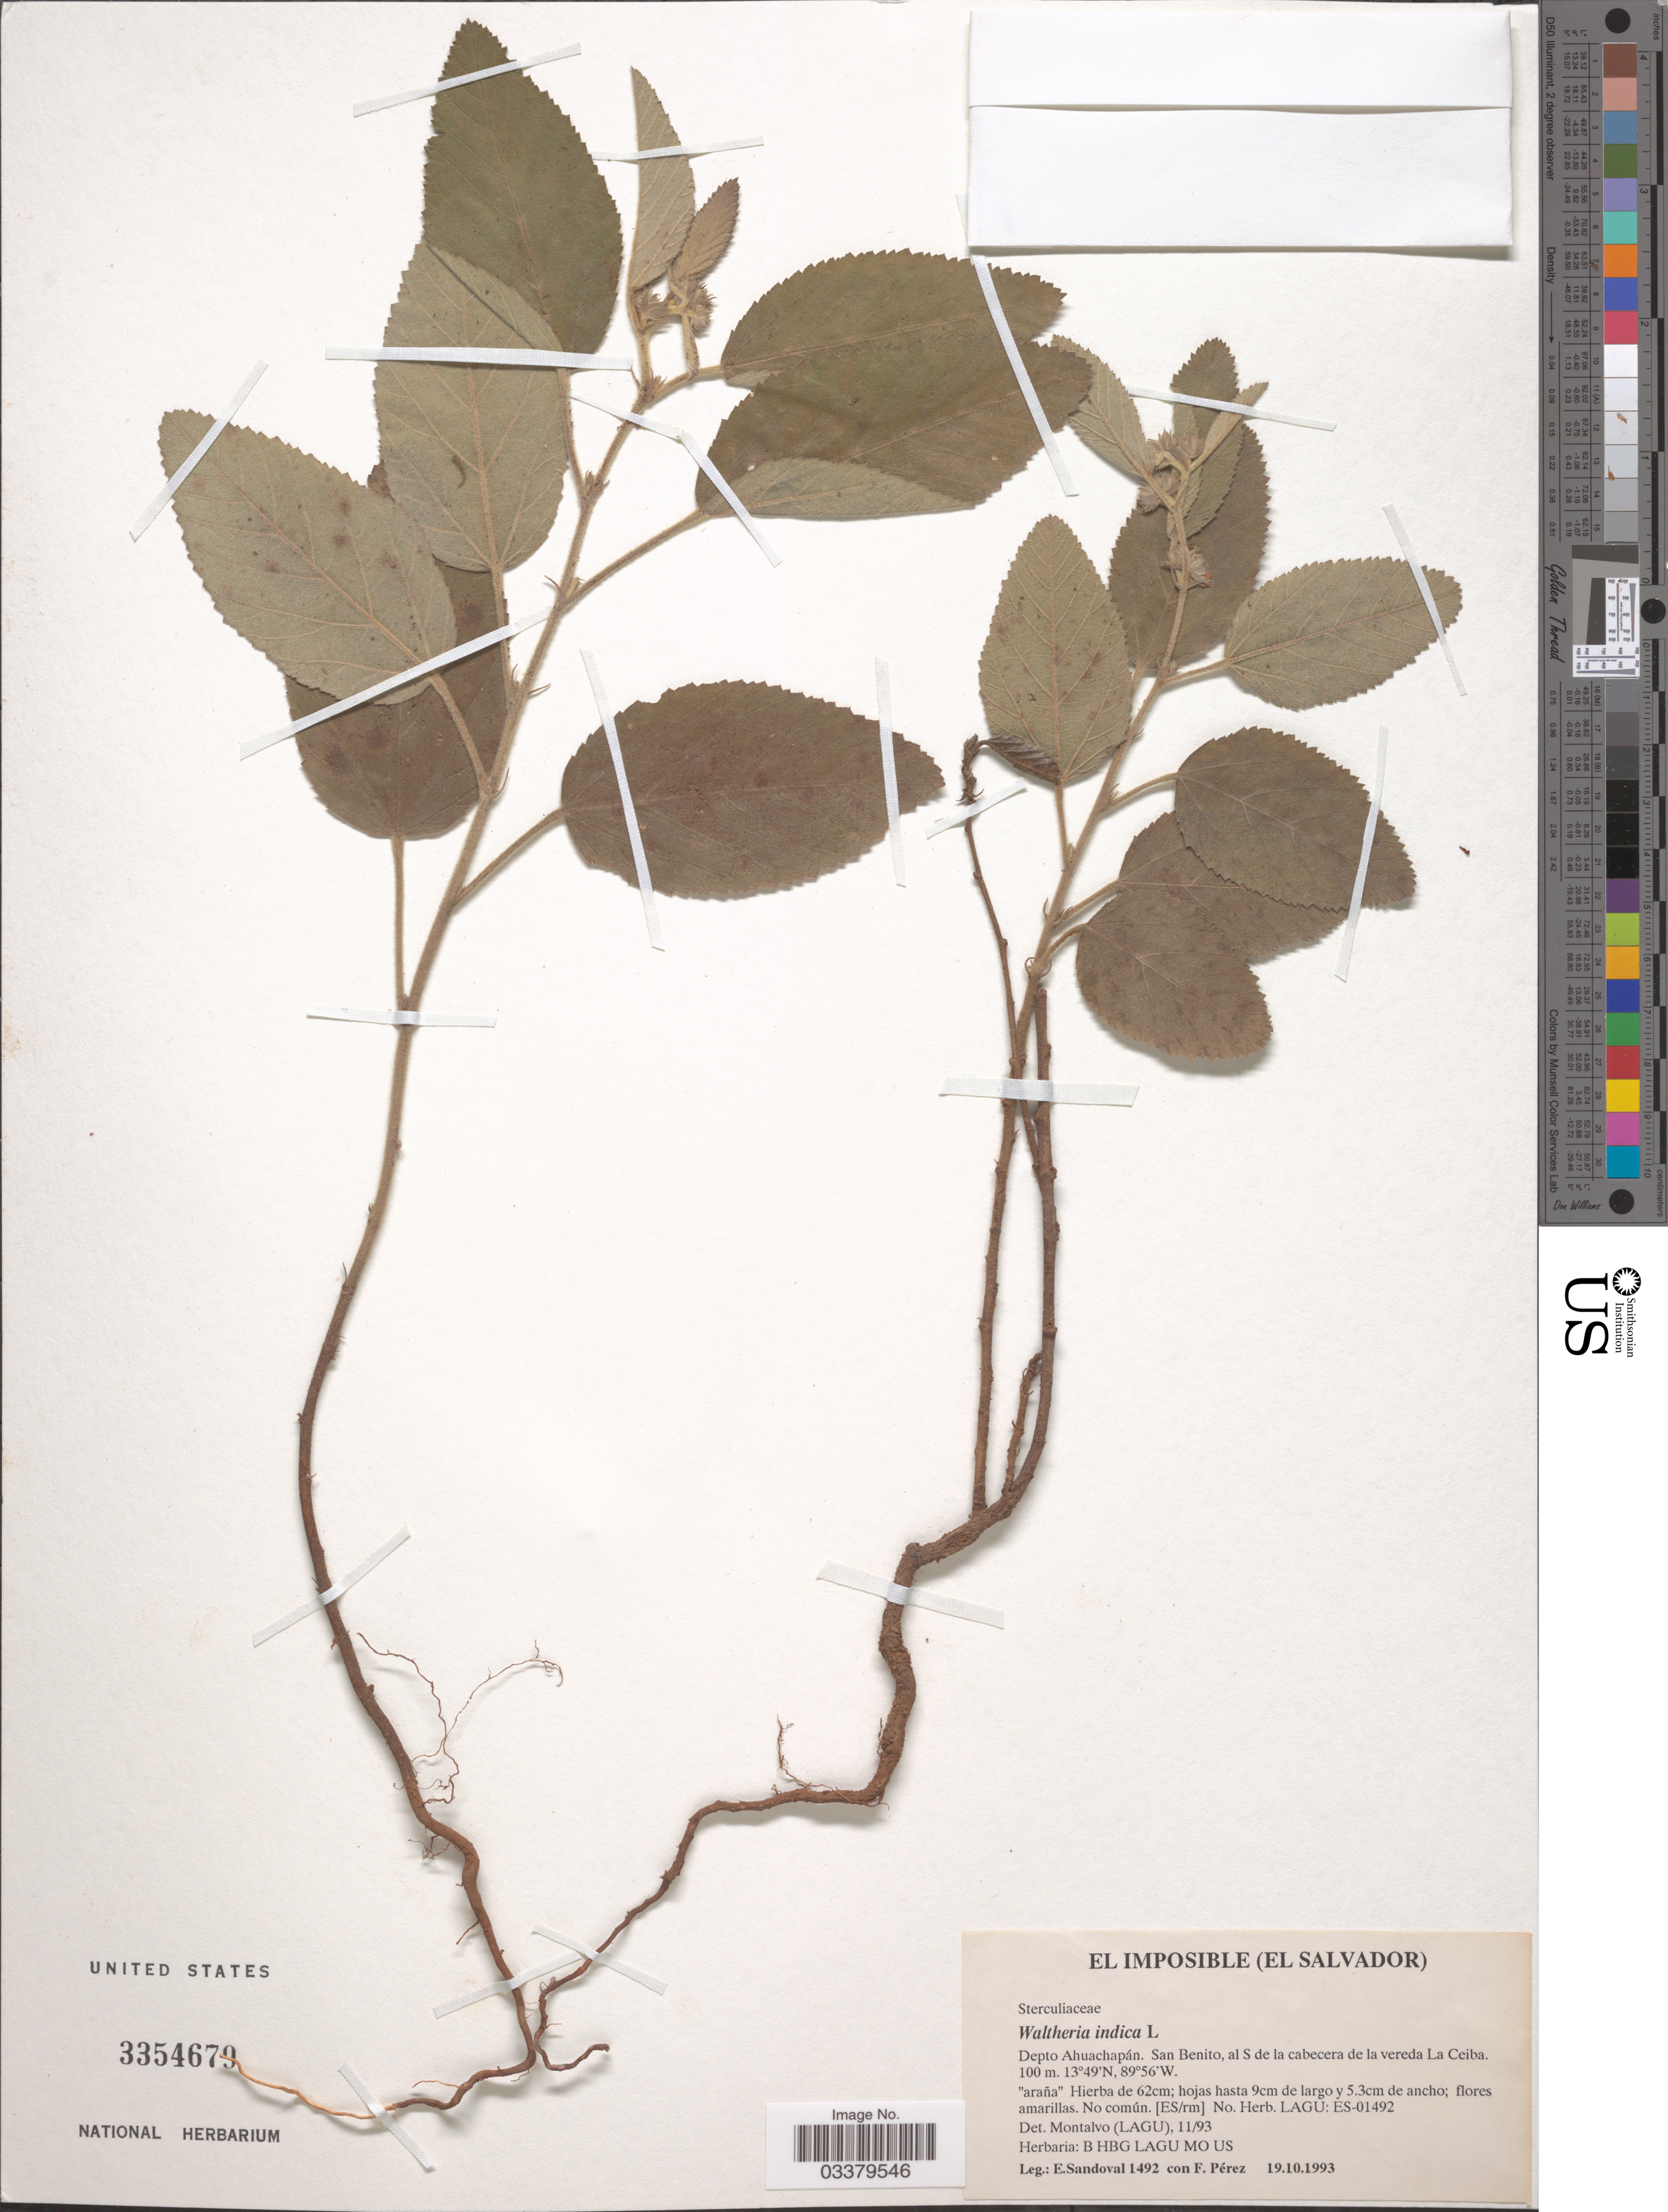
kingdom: Plantae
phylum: Tracheophyta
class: Magnoliopsida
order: Malvales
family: Malvaceae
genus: Waltheria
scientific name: Waltheria indica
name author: L.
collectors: E. Sandoval & F. Perez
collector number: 1492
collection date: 1993-10-19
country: El Salvador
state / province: Ahuachapan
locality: El Imposible. Depto Ahuachapán. San Benito, al S de la cabecera de la vereda La Ceiba.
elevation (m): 100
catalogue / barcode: US 3354679